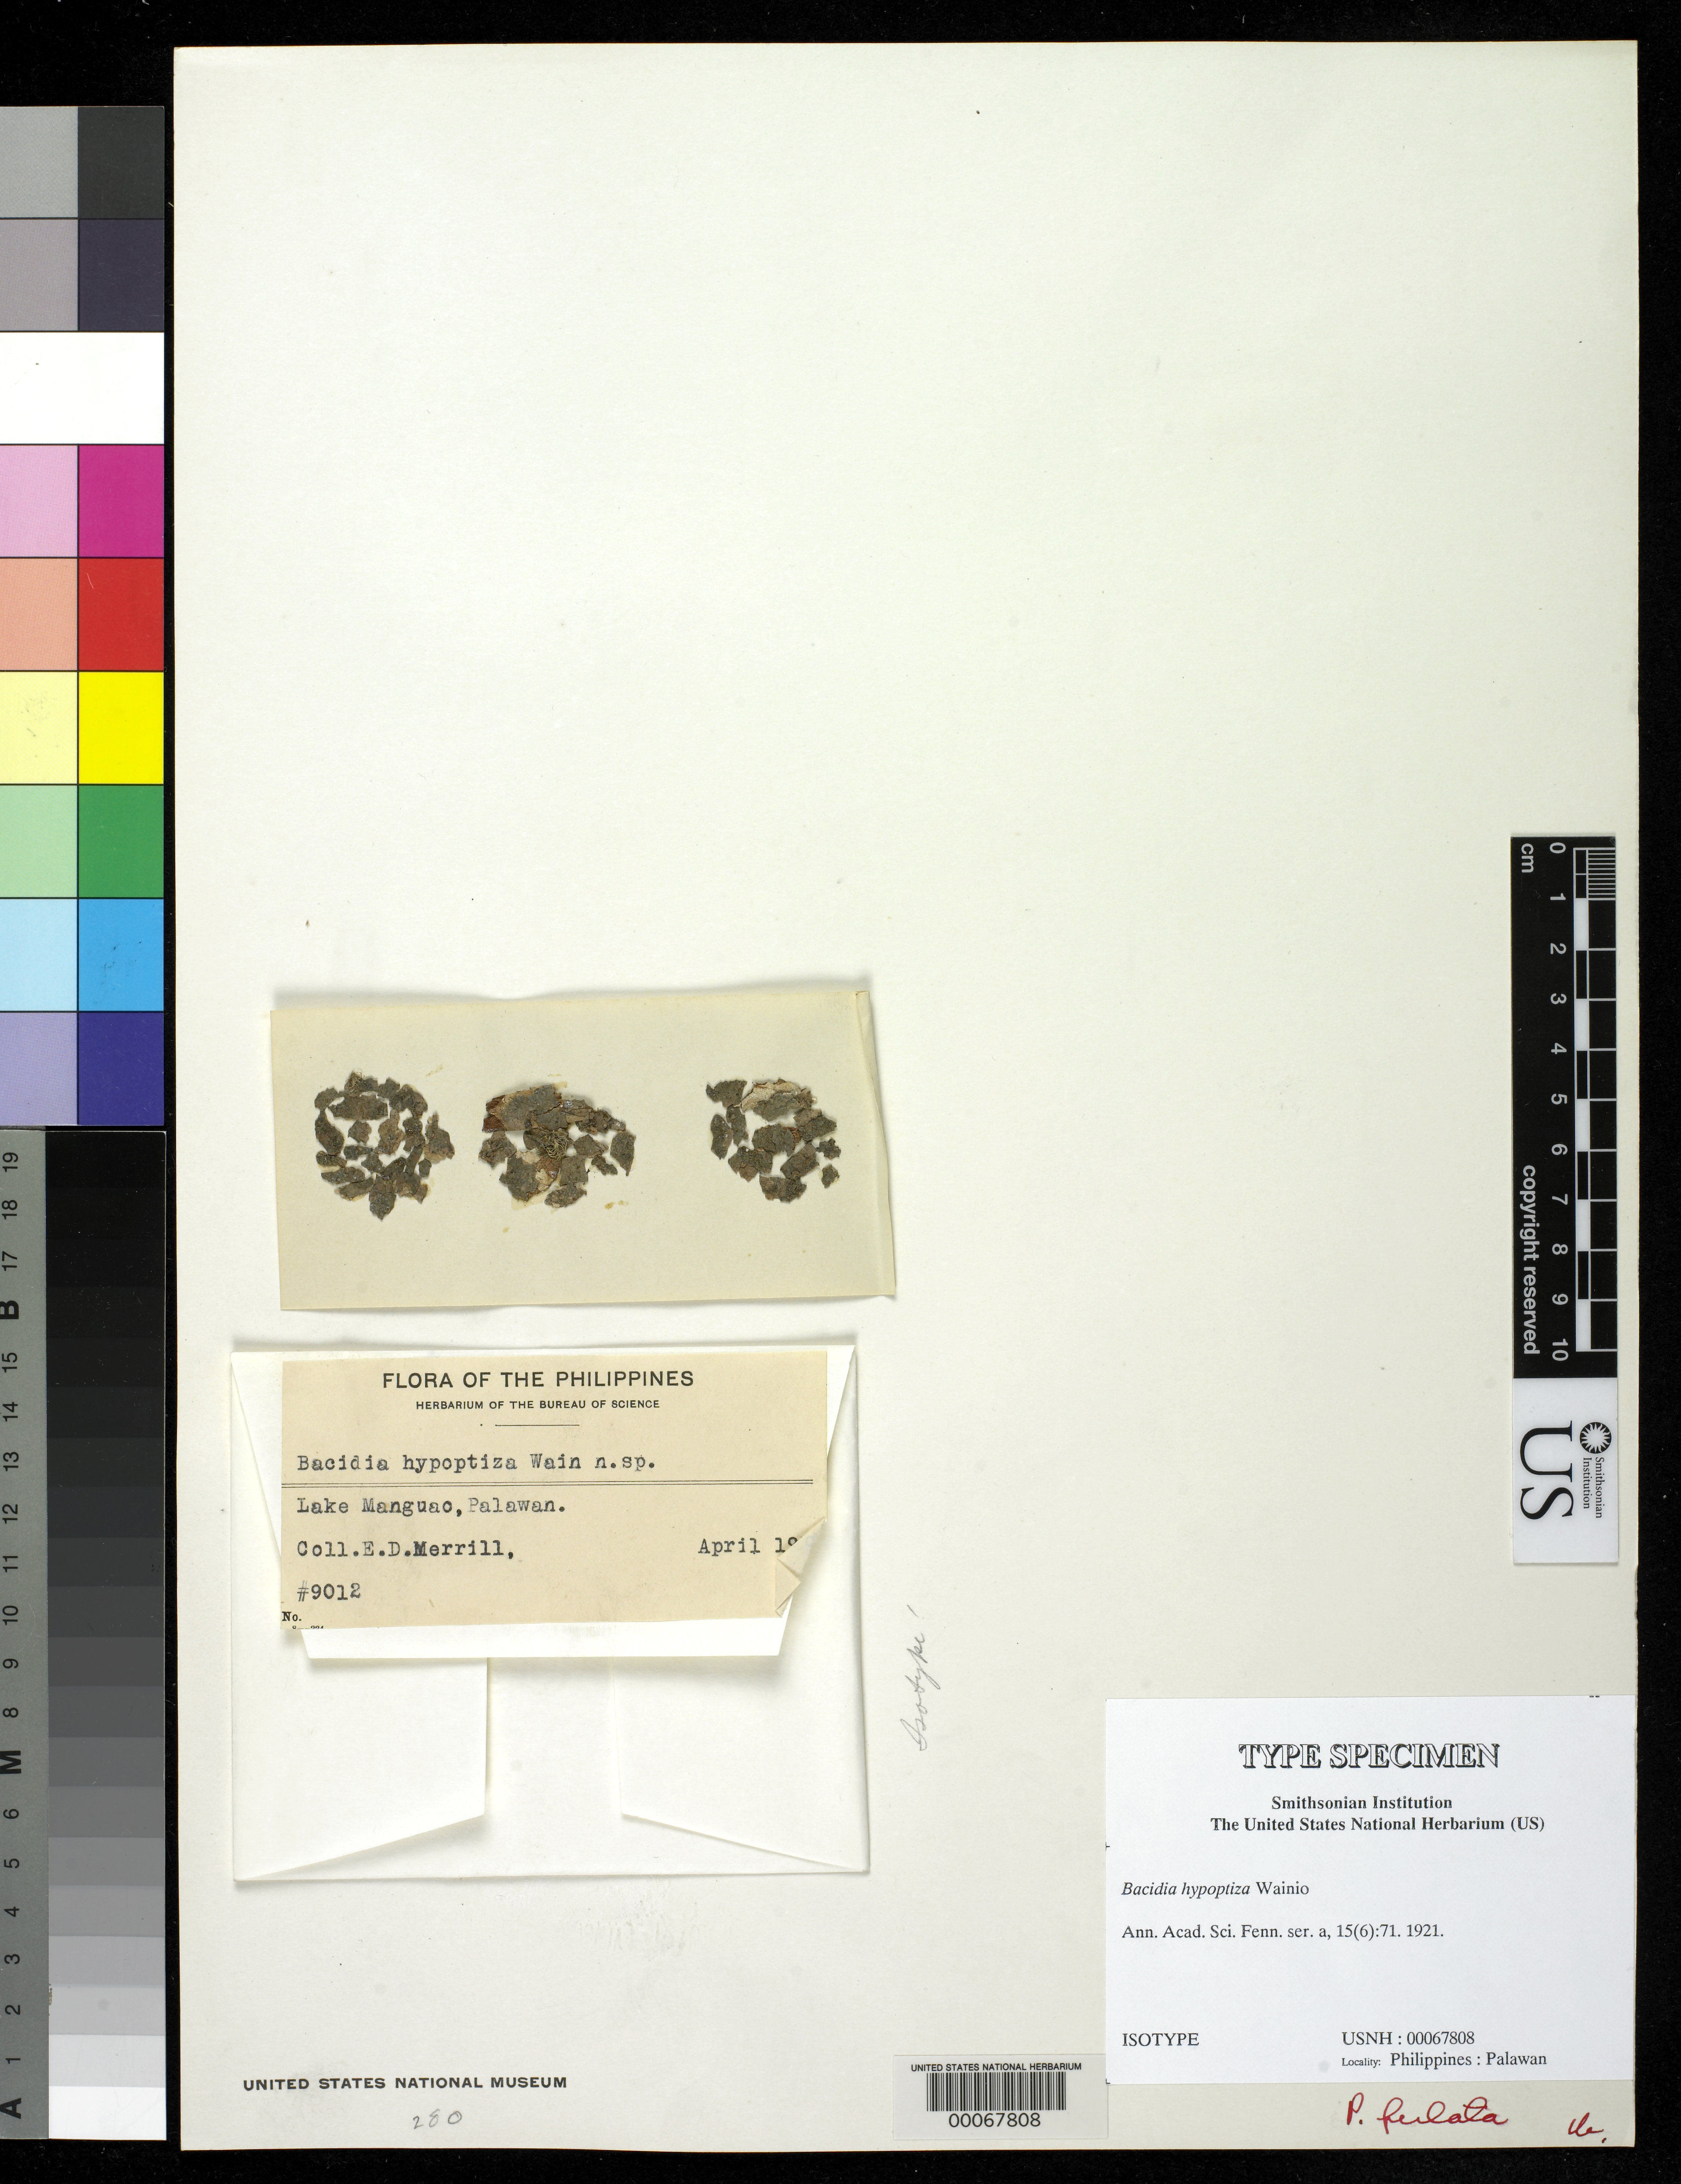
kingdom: Fungi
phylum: Ascomycota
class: Lecanoromycetes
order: Lecanorales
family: Ramalinaceae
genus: Bacidia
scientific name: Bacidia hypoptiza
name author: Vain.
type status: Isotype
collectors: E. D. Merrill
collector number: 9012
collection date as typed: Apr 1913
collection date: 1913-04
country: Philippines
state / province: Mimaropa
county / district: Palawan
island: Palawan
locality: Laka Manguao.